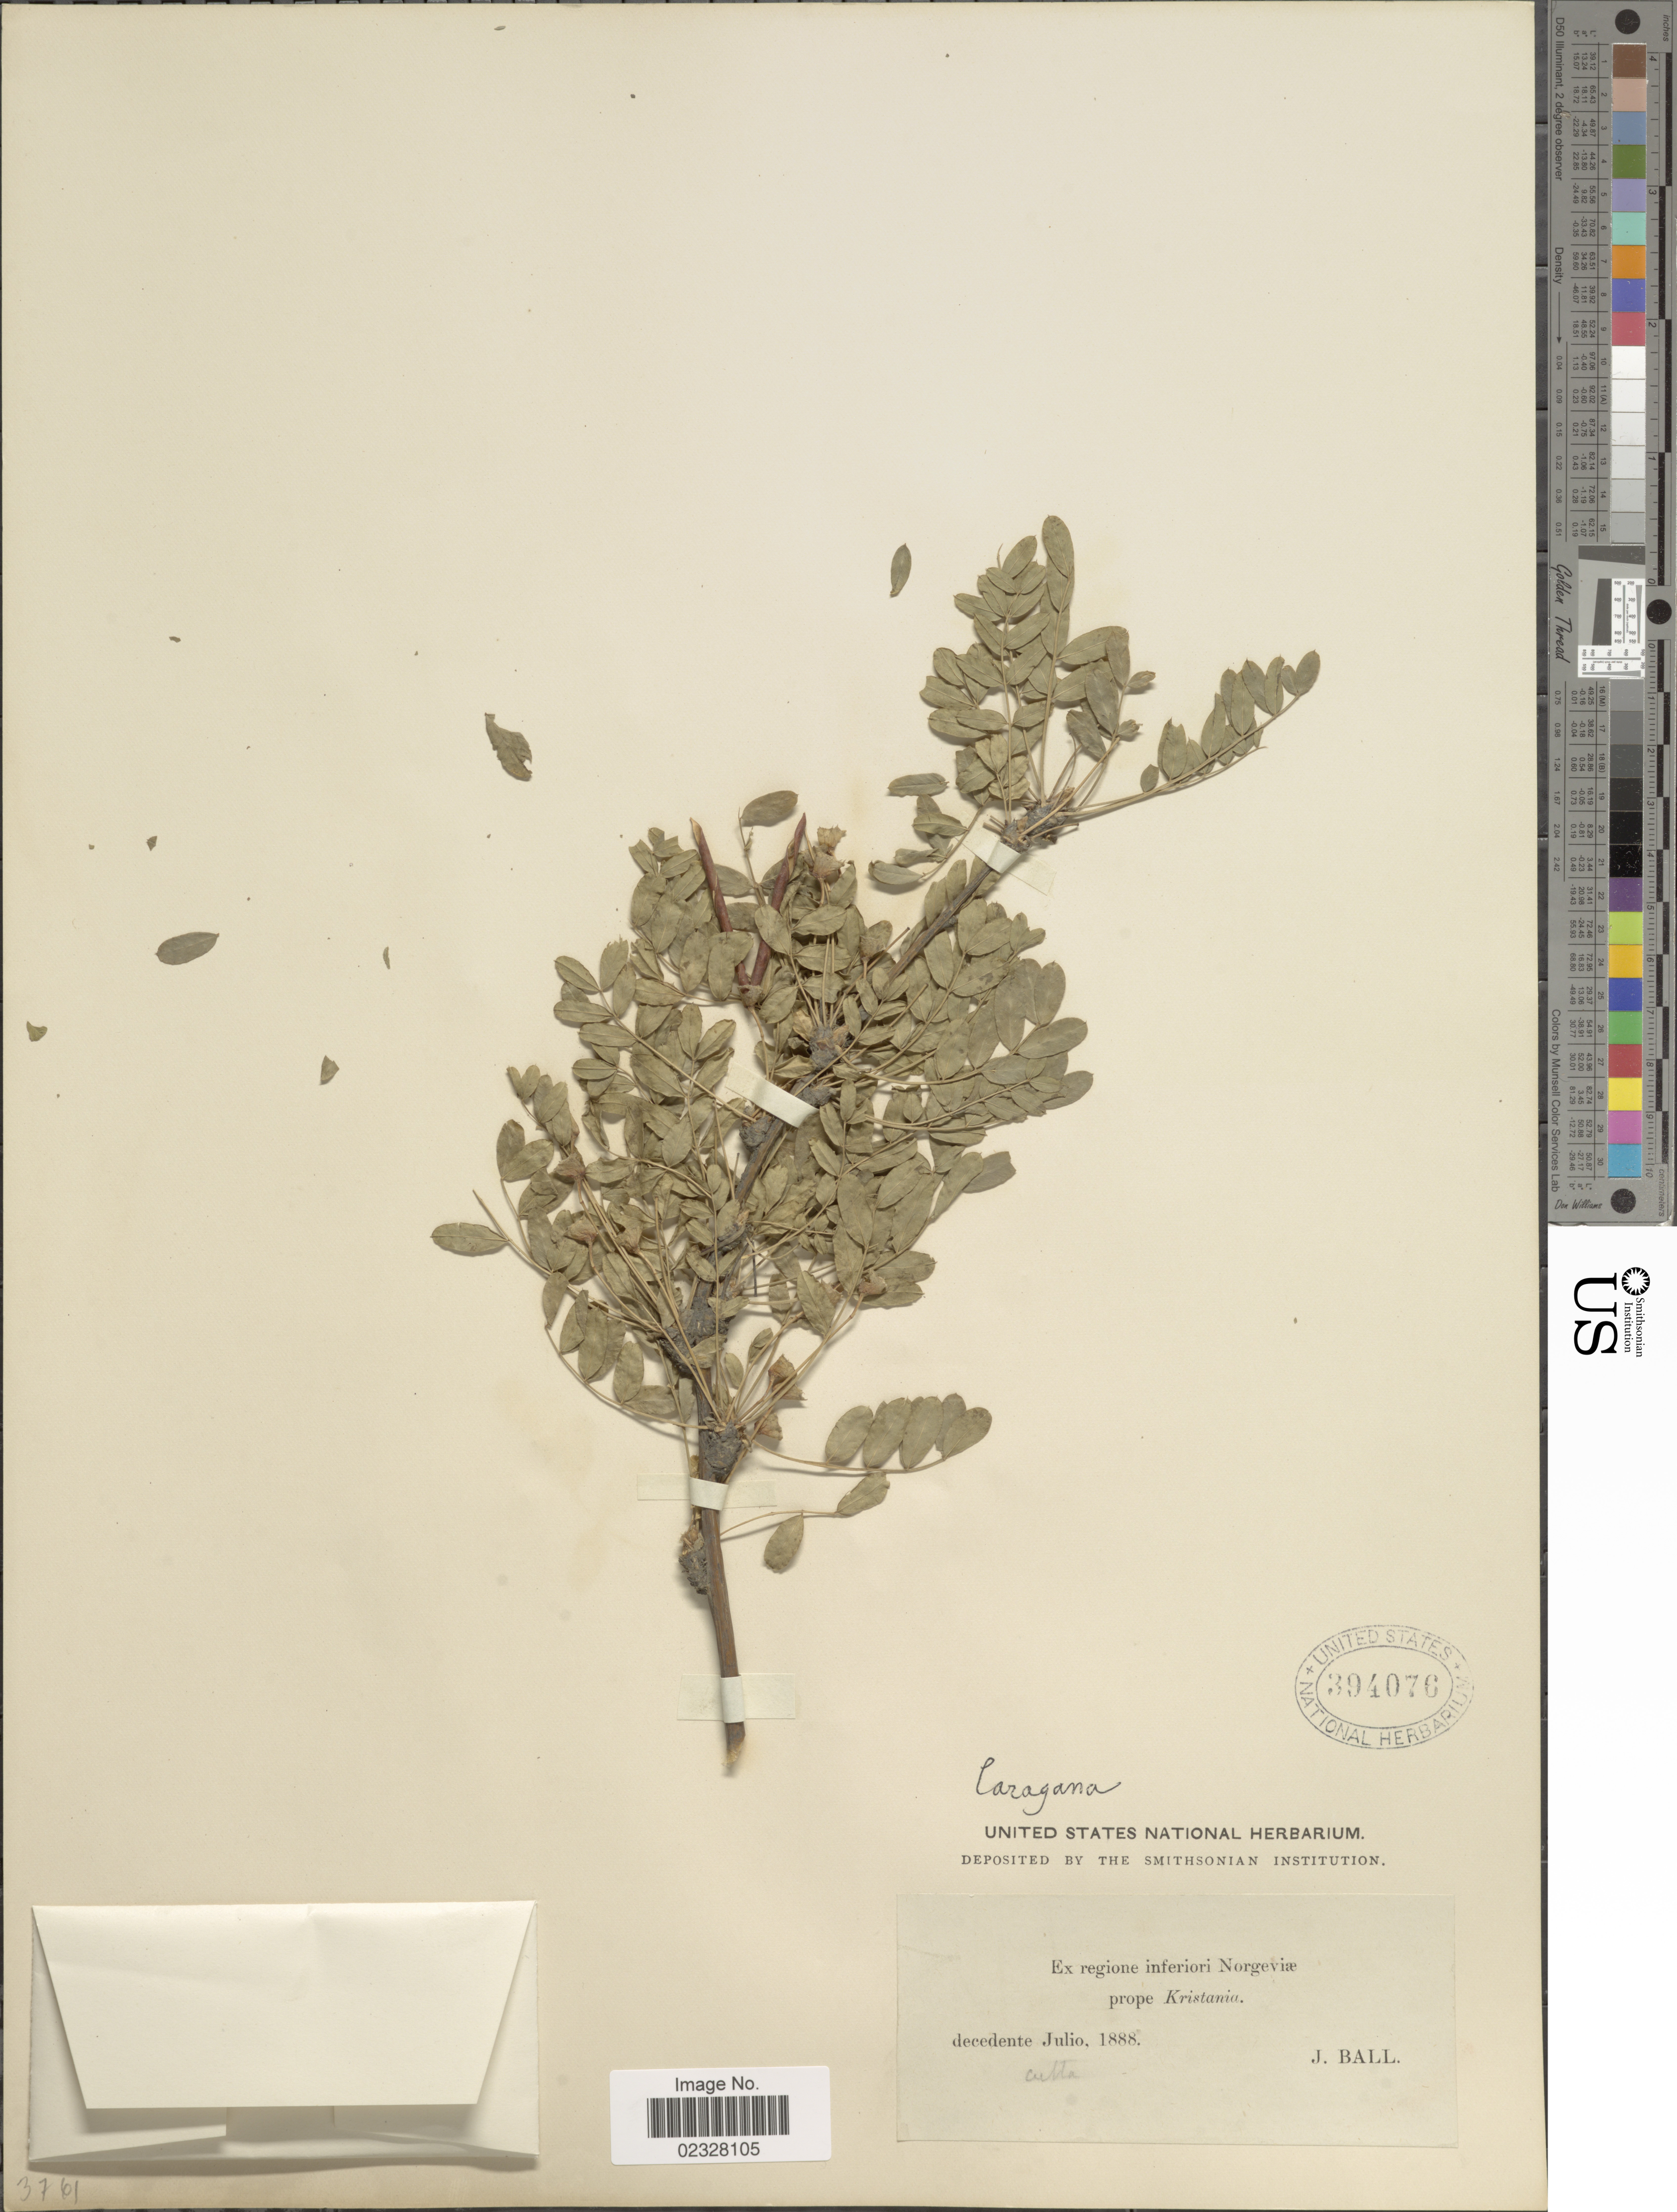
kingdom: Plantae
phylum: Tracheophyta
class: Magnoliopsida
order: Fabales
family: Fabaceae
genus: Caragana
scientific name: Caragana sp.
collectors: J. Ball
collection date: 1888-07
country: Norway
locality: Regione inferiori Norgeviae prope Kristania.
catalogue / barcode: US 394076